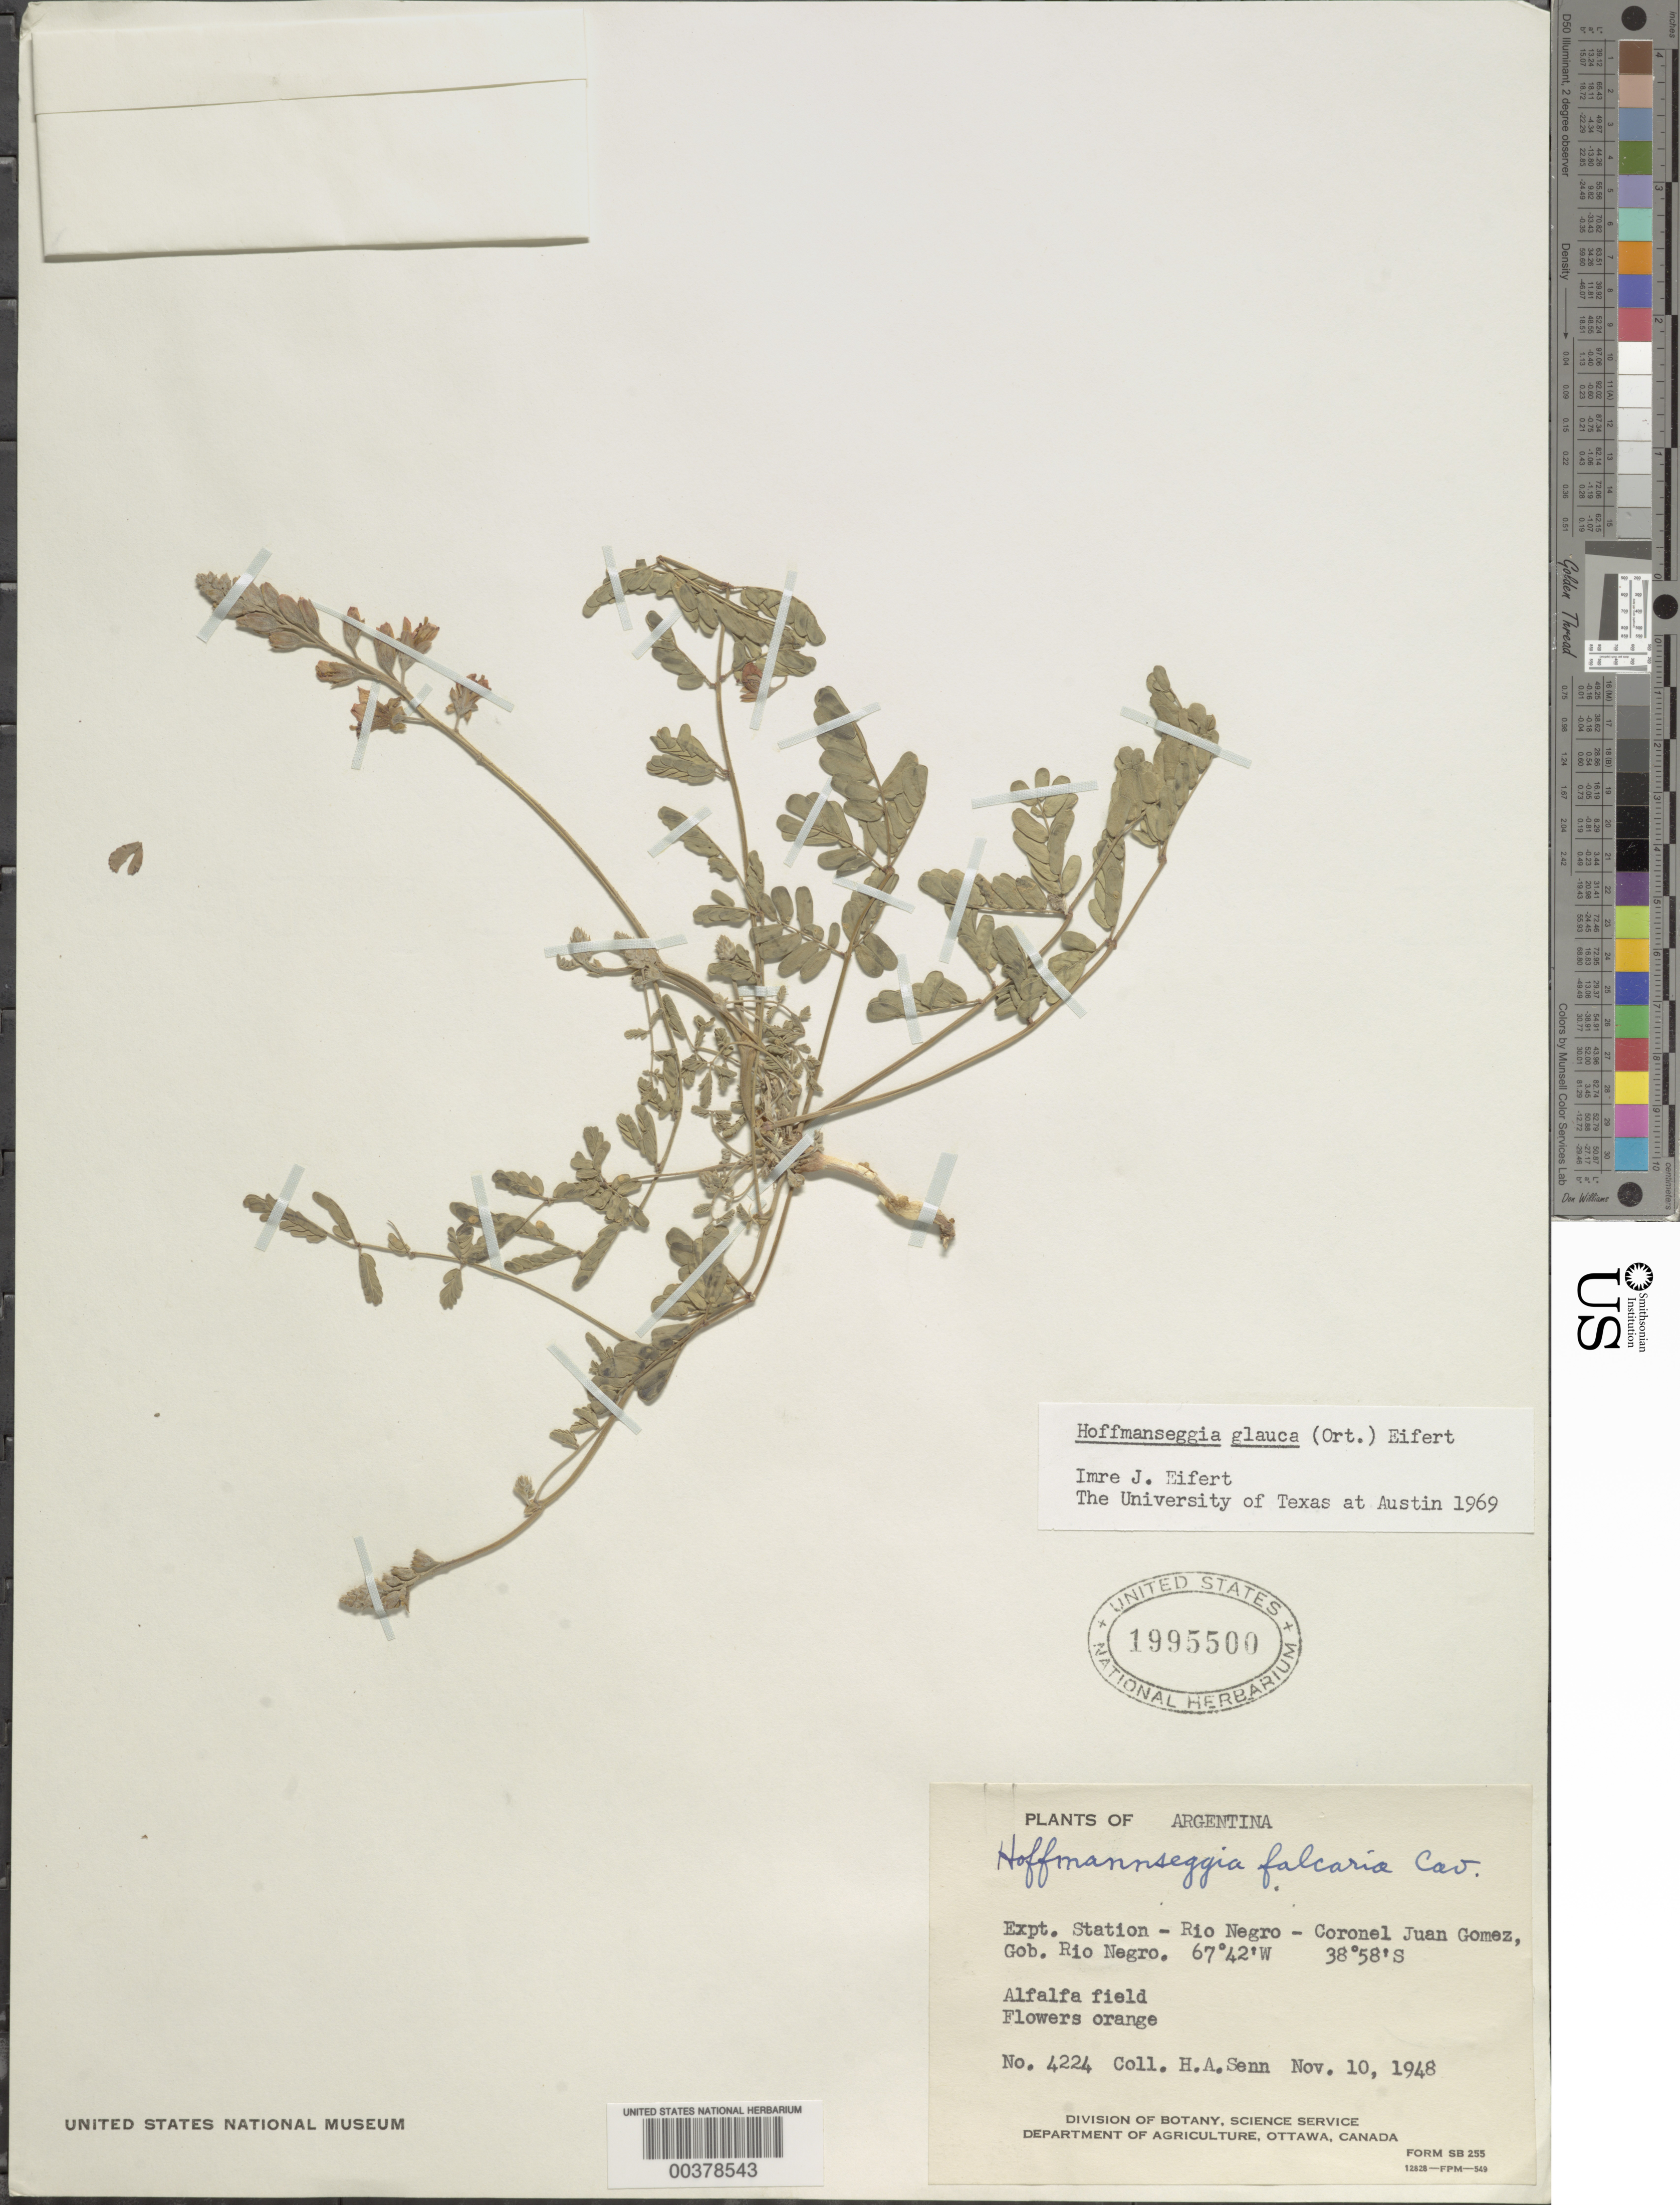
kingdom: Plantae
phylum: Tracheophyta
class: Magnoliopsida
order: Fabales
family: Fabaceae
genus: Hoffmannseggia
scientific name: Hoffmannseggia glauca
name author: (Ortega) Eifert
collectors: H. A. Senn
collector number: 4224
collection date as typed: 10 Nov 1948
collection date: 1948-11-10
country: Argentina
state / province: Río Negro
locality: Expt. station; Rio Negro; Coronel Juan Gomez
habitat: Alfalfa field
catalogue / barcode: US 1995500